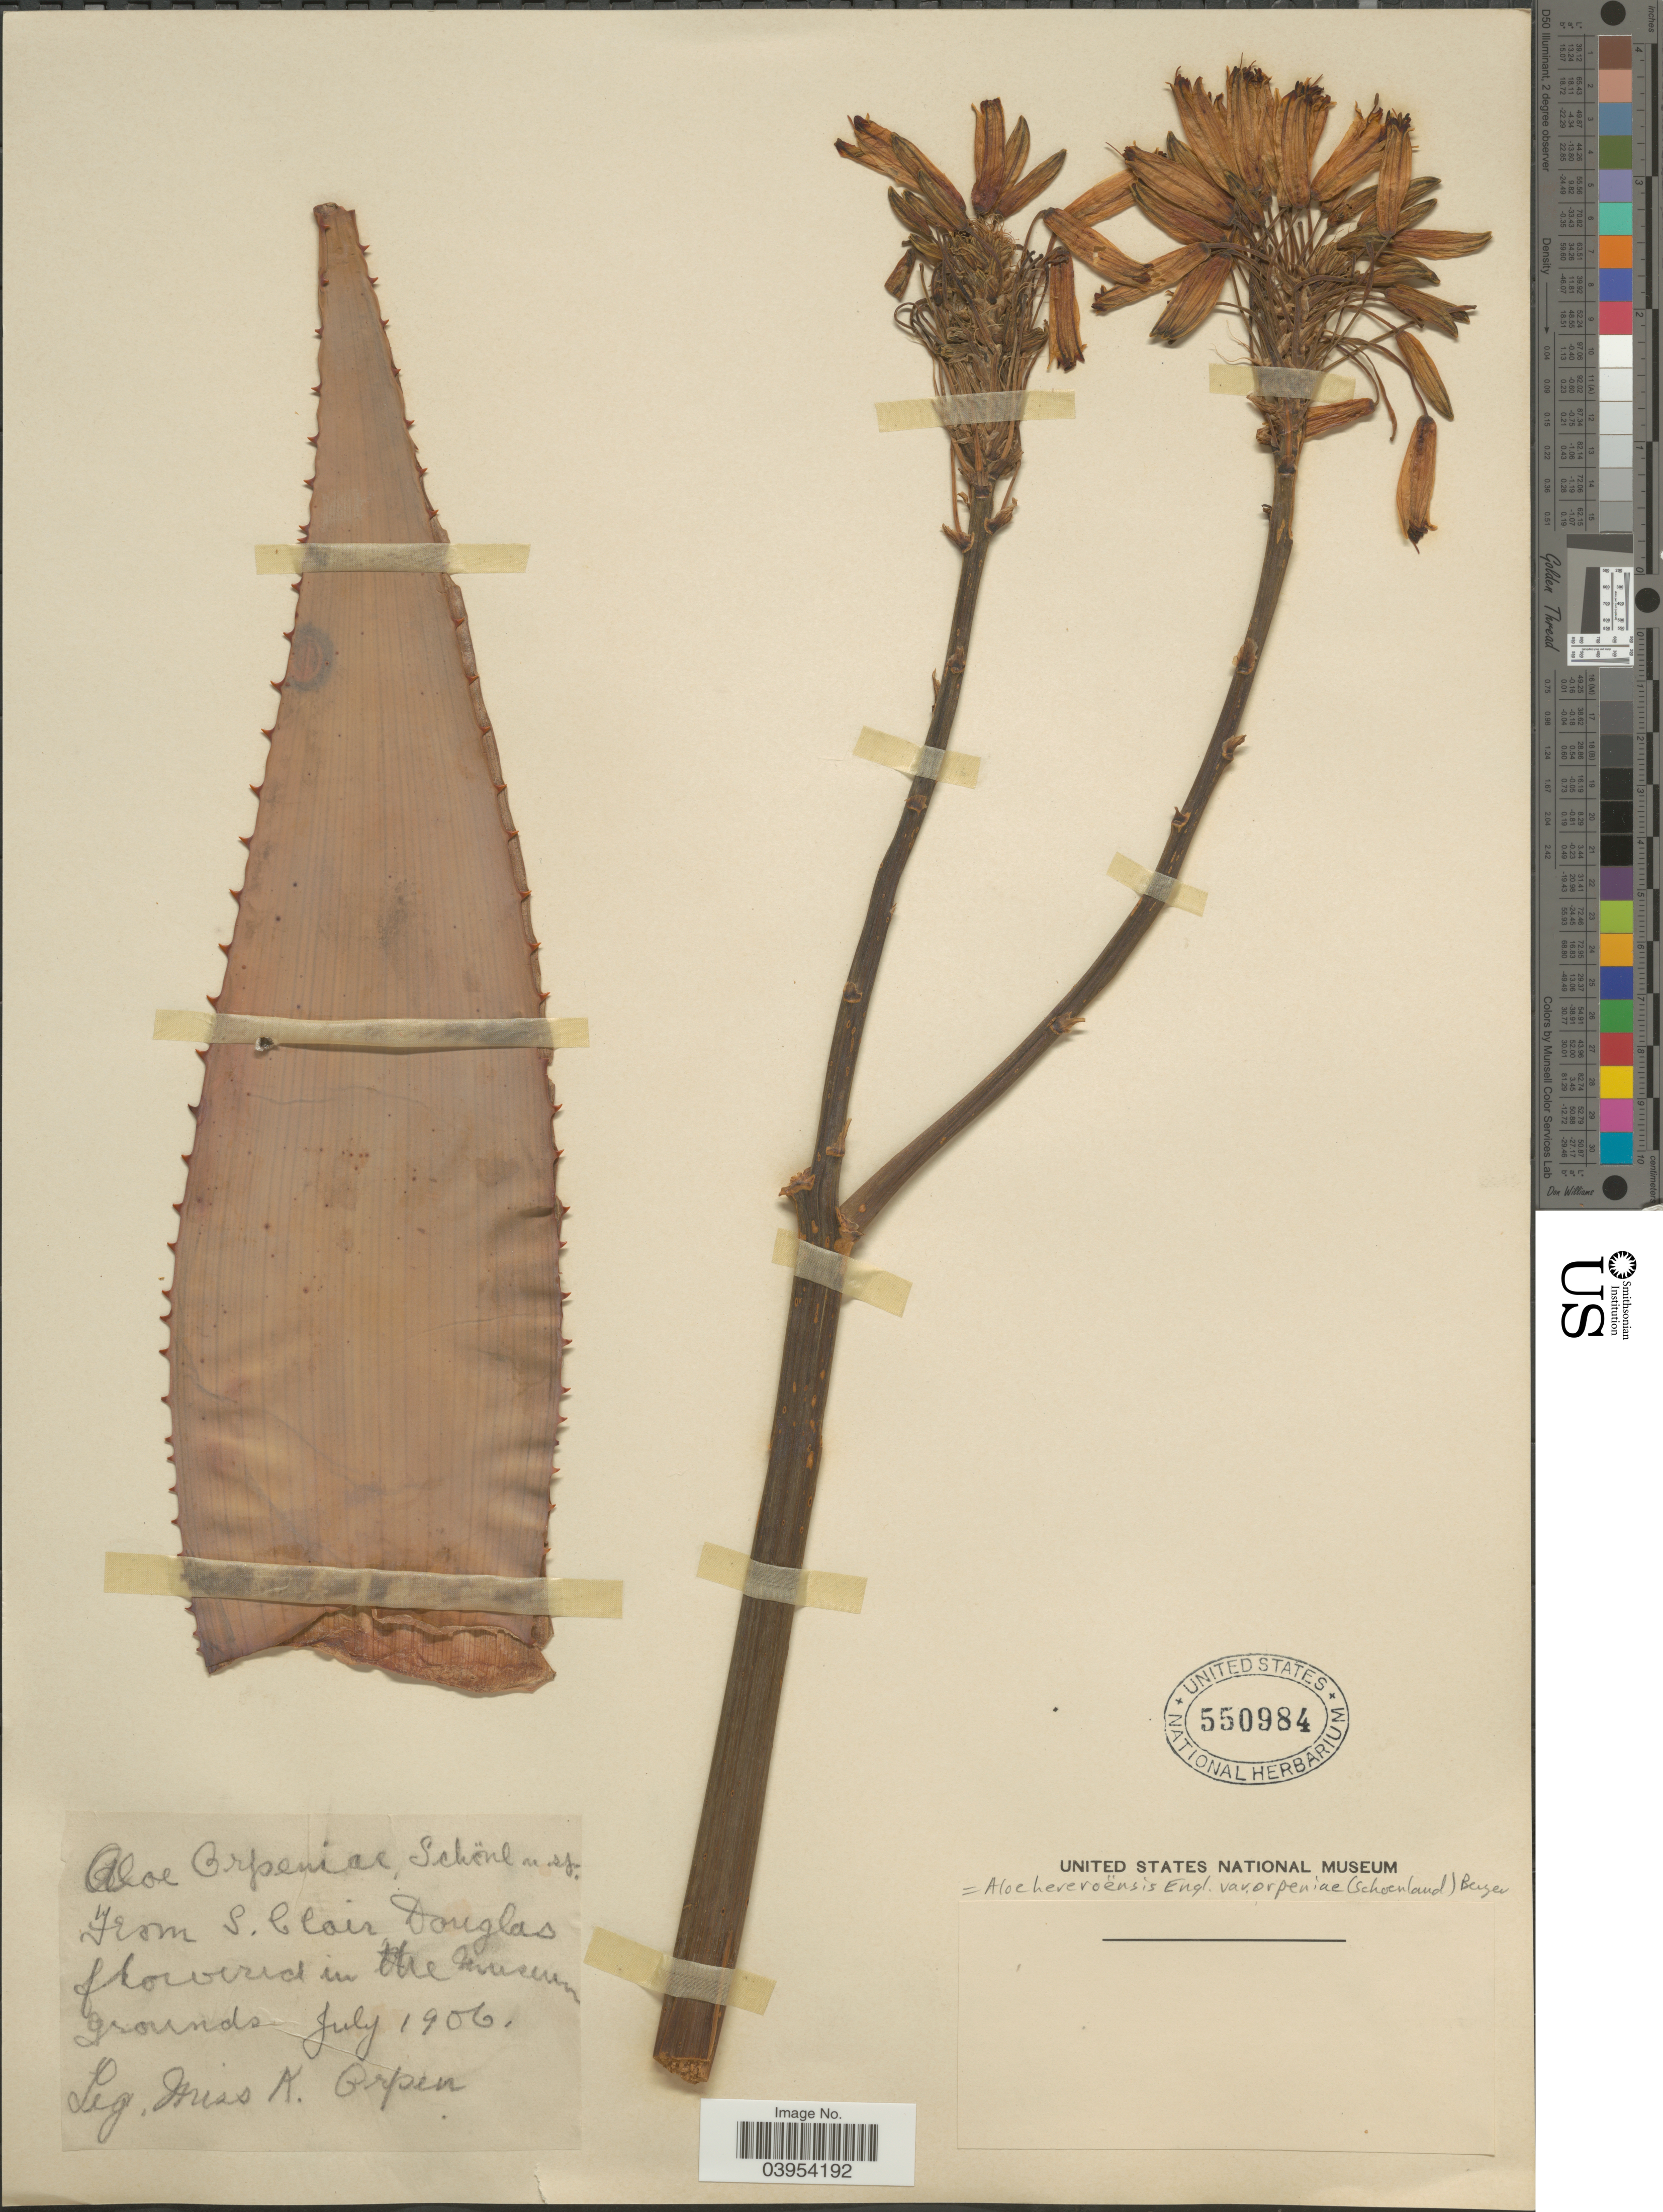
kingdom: Plantae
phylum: Tracheophyta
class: Liliopsida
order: Asparagales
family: Asphodelaceae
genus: Aloe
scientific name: Aloe hereroensis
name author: Engl.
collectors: K. Orpen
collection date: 1906-07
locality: In the Museum grounds.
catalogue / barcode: US 550984